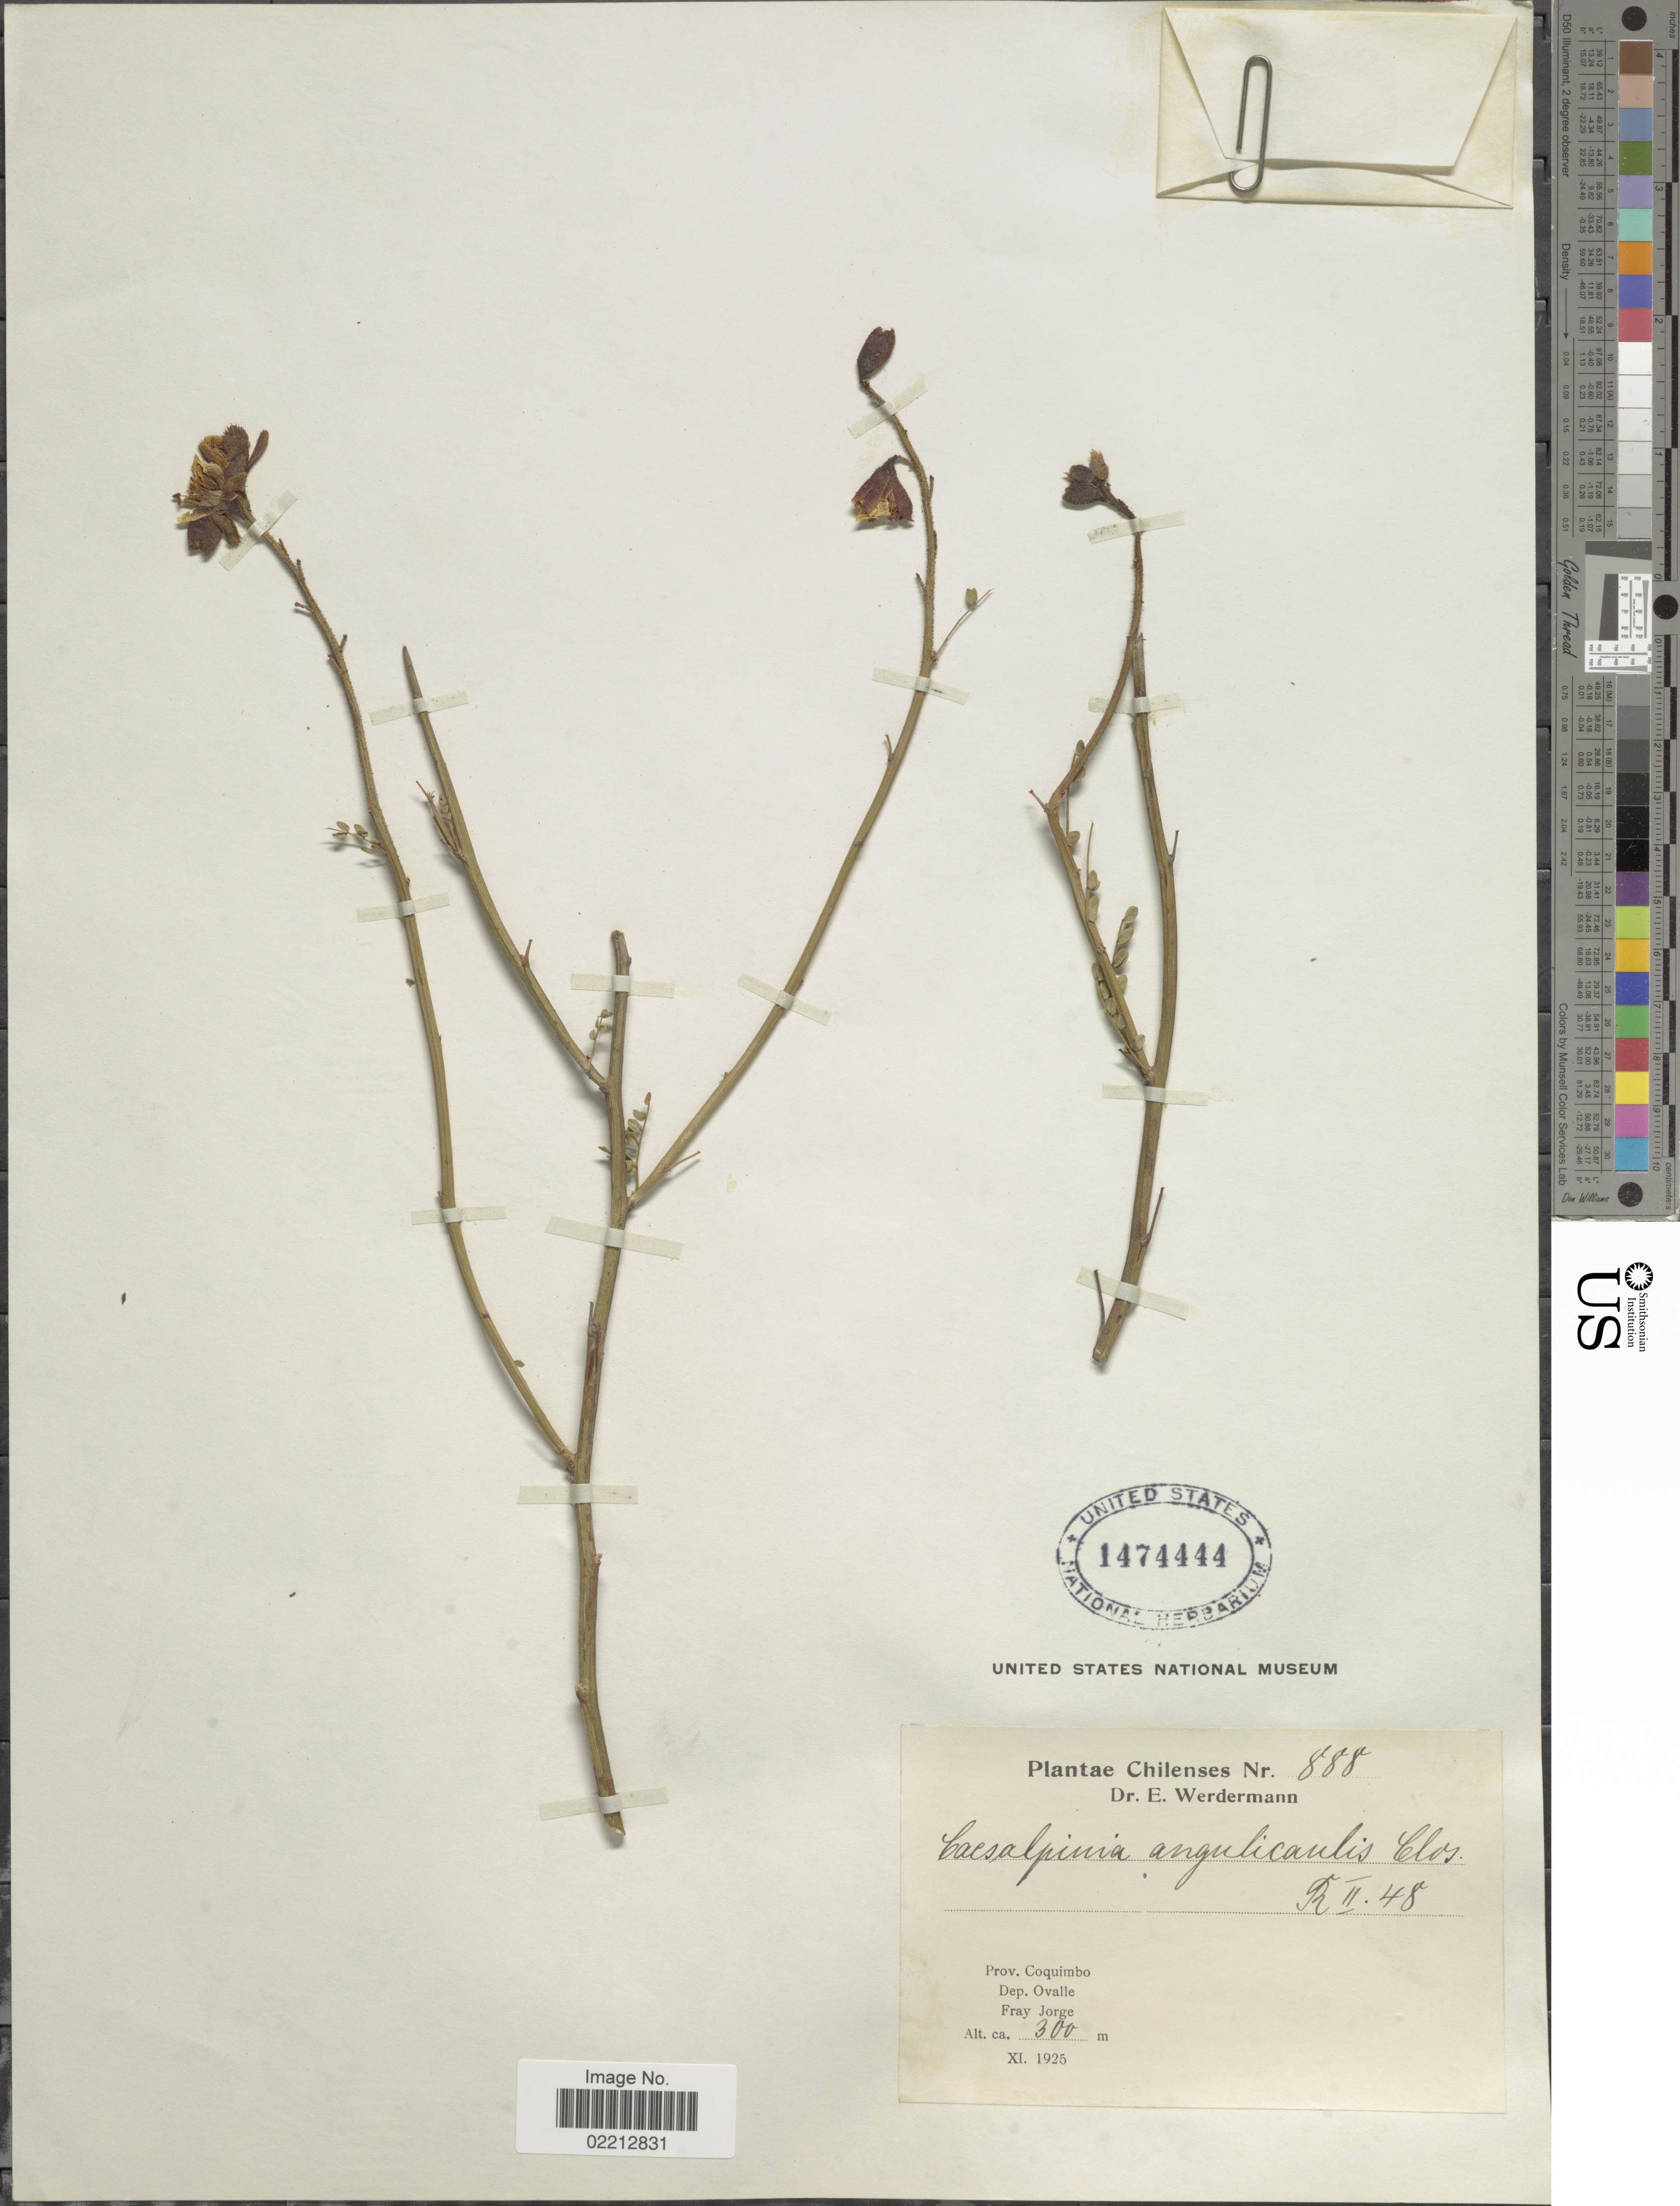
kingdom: Plantae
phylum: Tracheophyta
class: Magnoliopsida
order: Fabales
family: Fabaceae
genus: Erythrostemon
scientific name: Erythrostemon angulatus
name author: (Hook. & Arn.) Gagnon & G.P. Lewis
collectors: E. Werdermann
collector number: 888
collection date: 1925-11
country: Chile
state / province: Coquimbo (IV)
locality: Dep. Ovalle, Fray Jorge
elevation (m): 300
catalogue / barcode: US 1474444